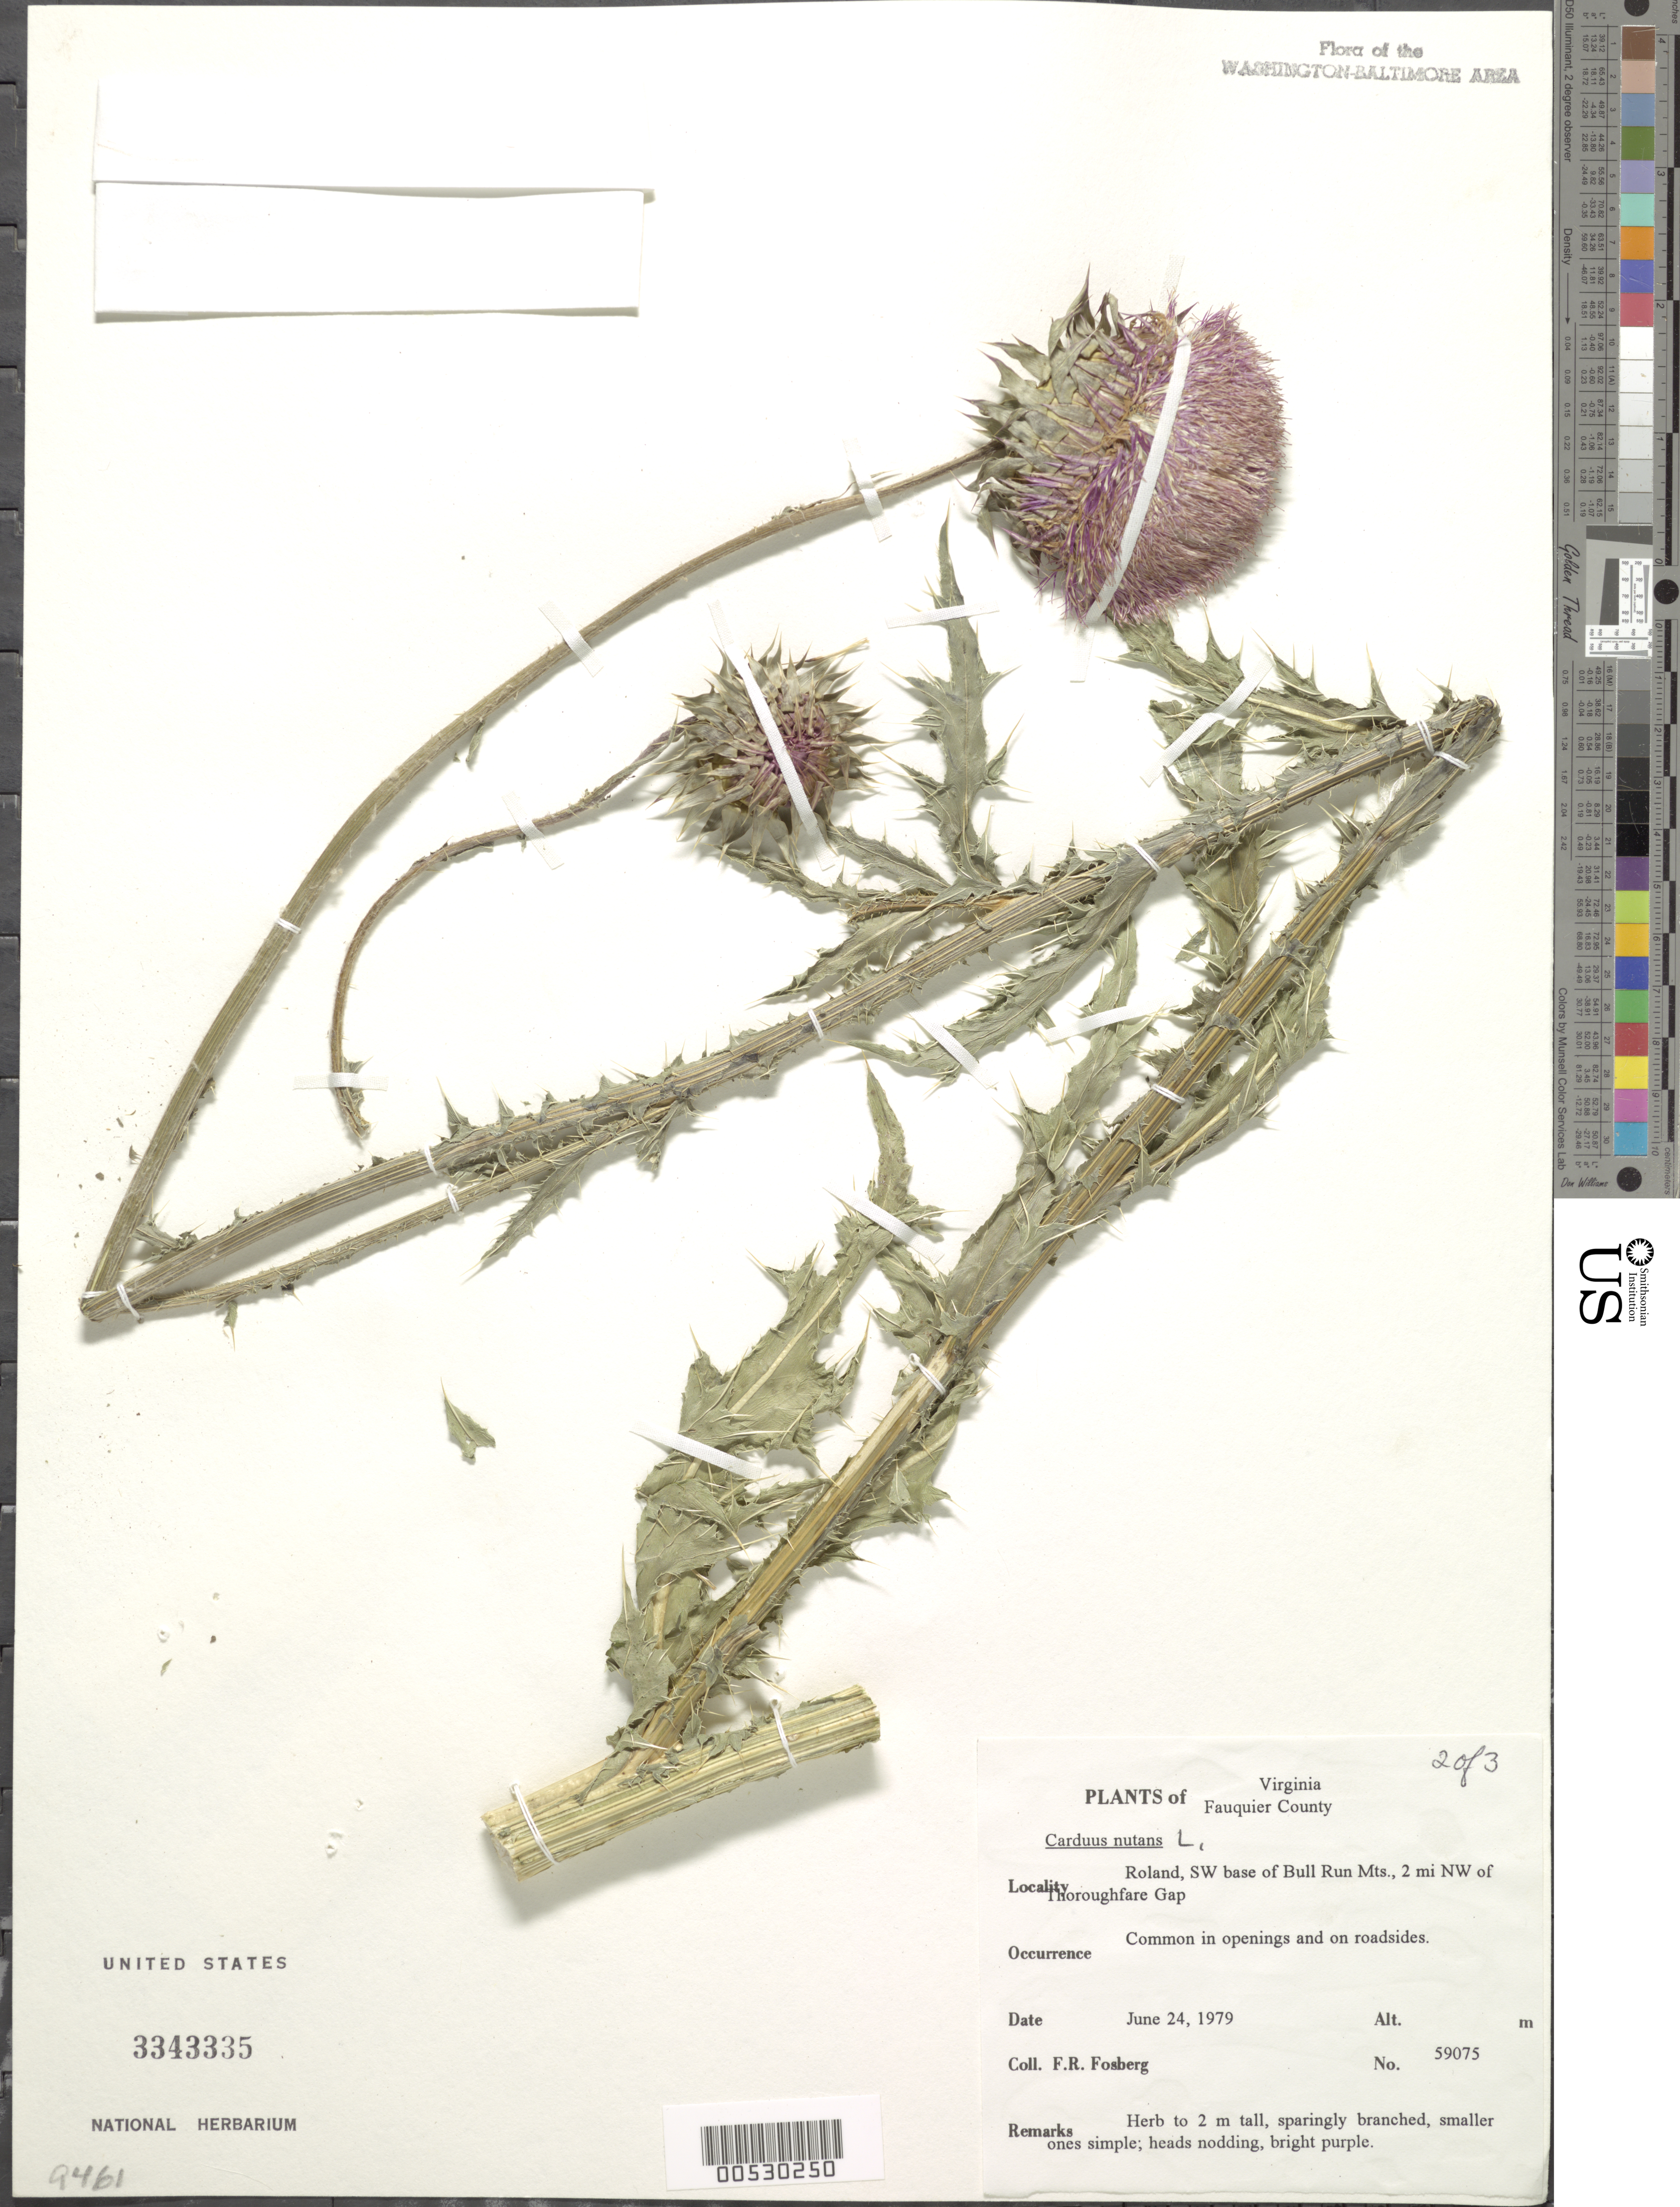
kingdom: Plantae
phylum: Tracheophyta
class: Magnoliopsida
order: Asterales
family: Asteraceae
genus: Carduus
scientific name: Carduus nutans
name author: L.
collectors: F. R. Fosberg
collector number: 59075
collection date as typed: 24 Jun 1979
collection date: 1979-06-24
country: United States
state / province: Virginia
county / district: Fauquier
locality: Roland, SW base of Bull Run Mts., NW of Thoroughfare Gap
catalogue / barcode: US 3343335